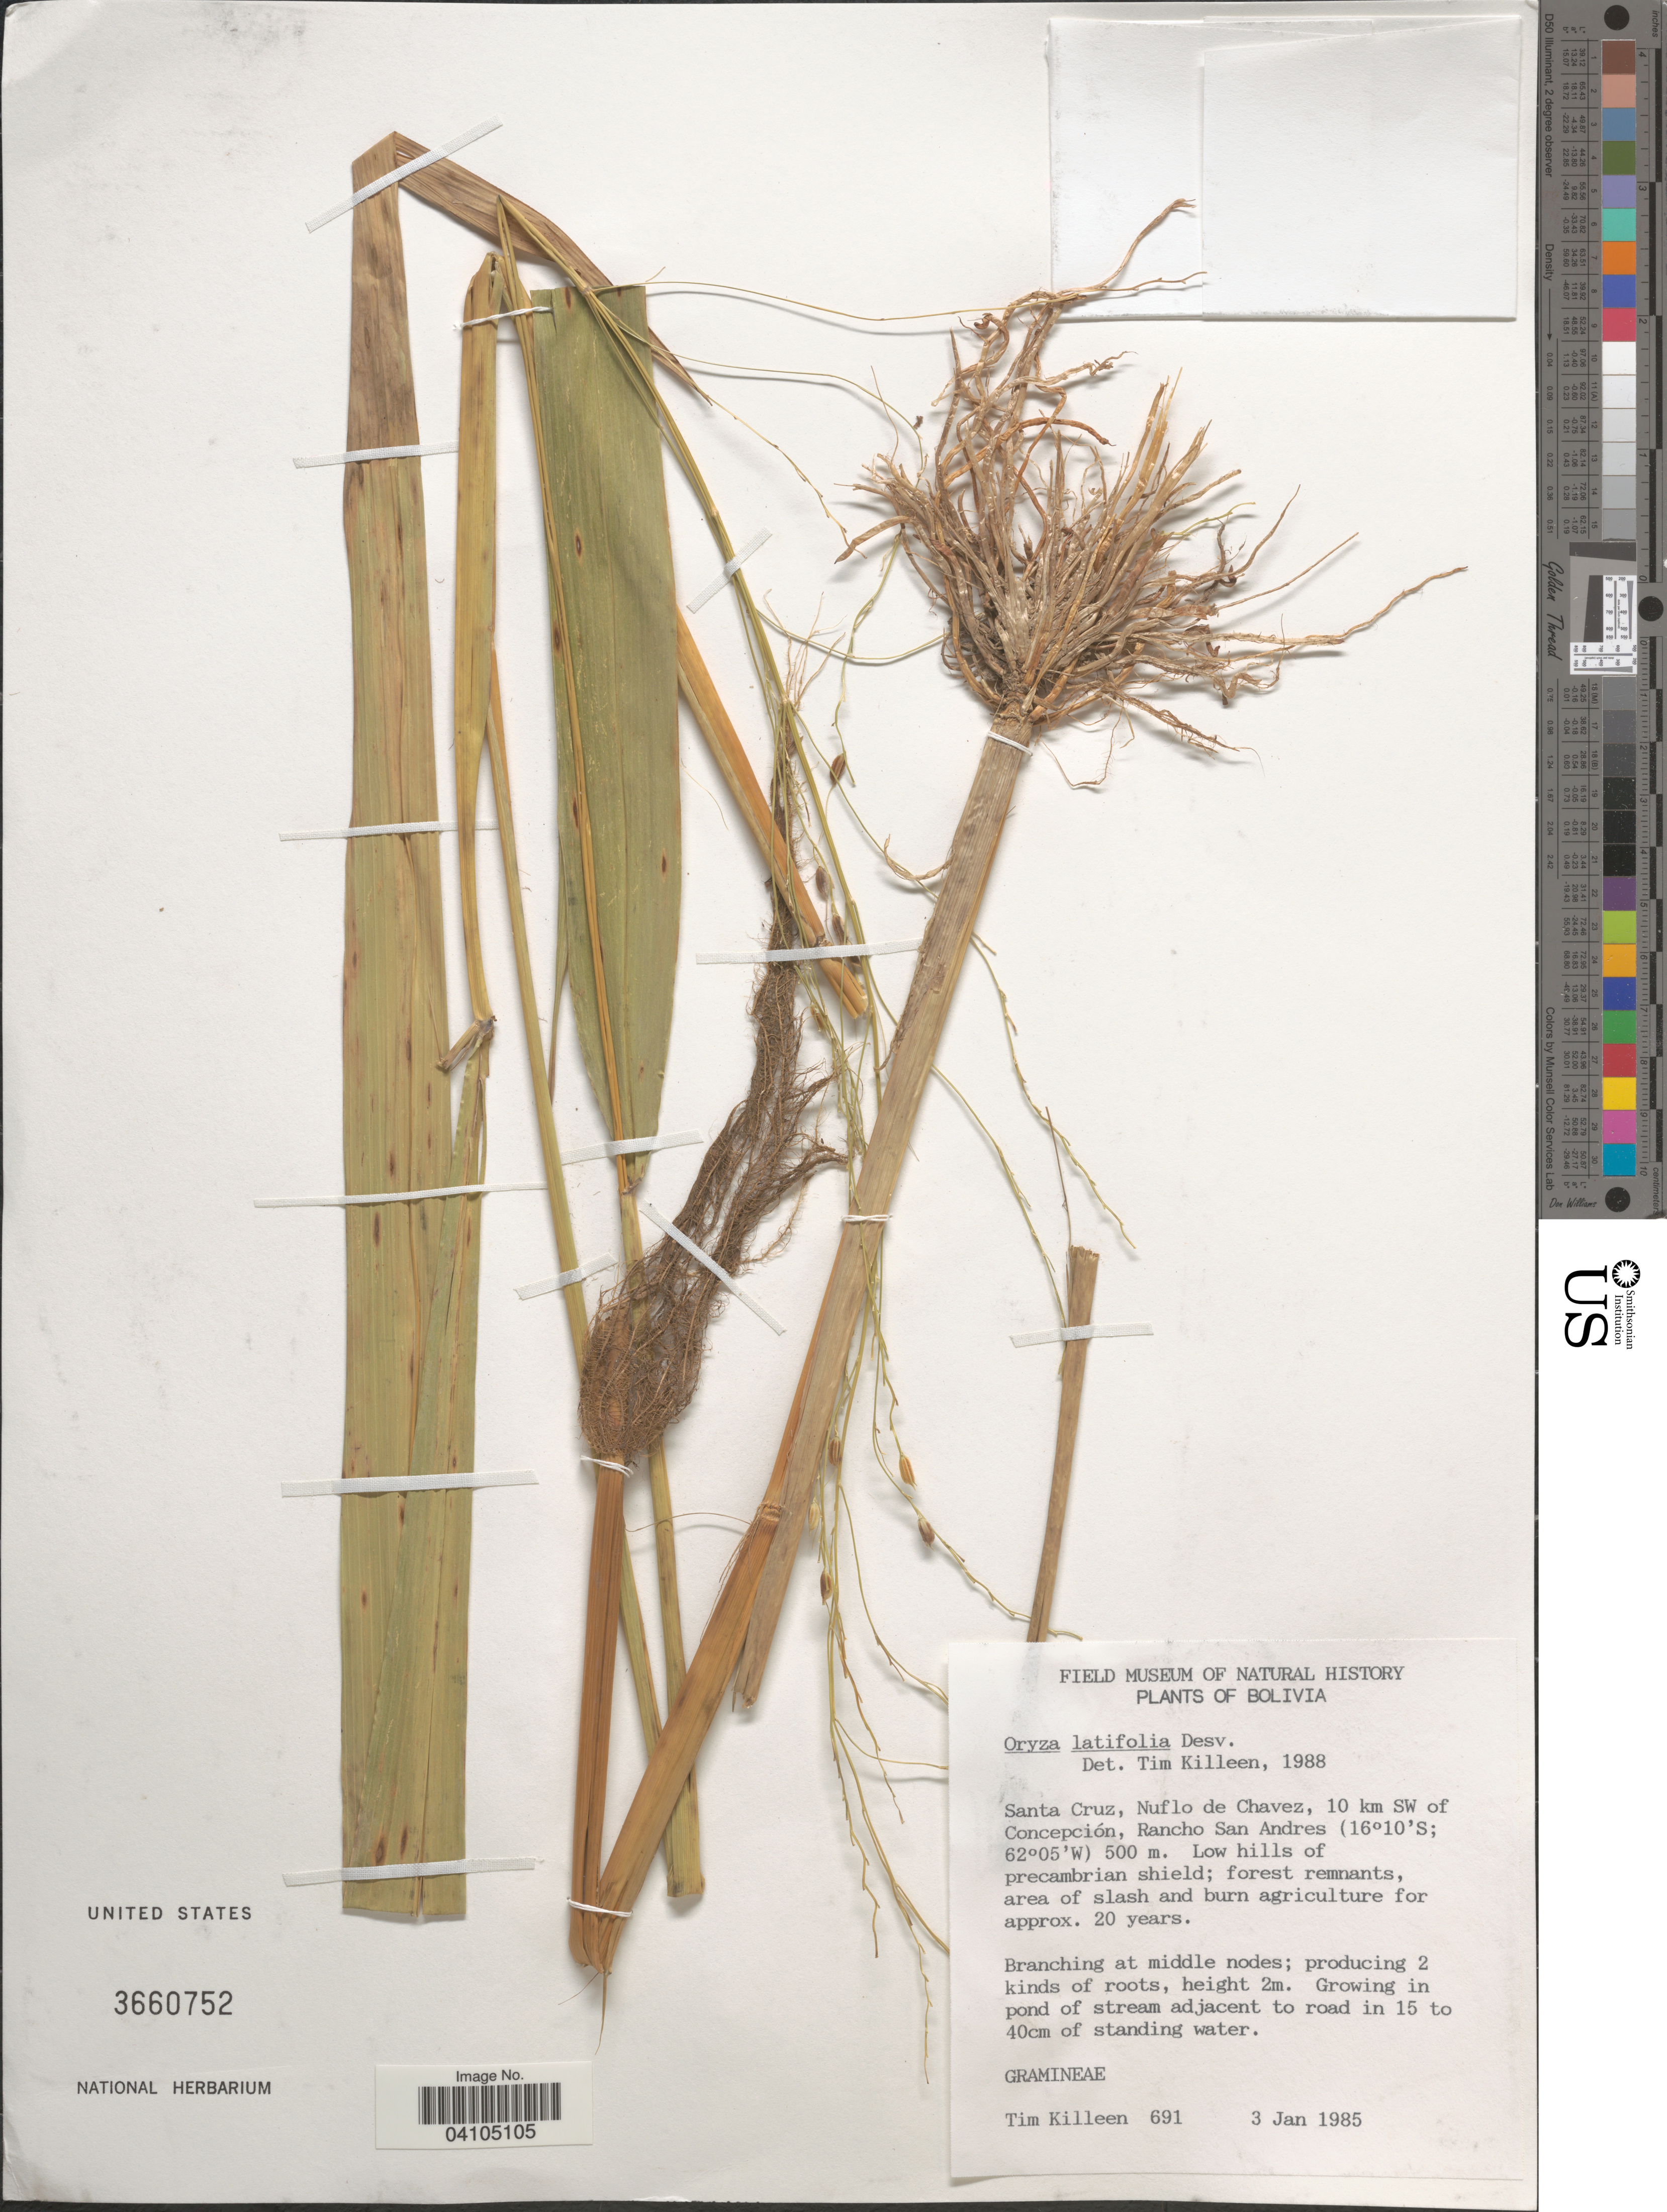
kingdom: Plantae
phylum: Tracheophyta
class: Liliopsida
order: Poales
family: Poaceae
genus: Oryza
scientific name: Oryza latifolia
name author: Desv.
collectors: T. J. Killeen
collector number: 691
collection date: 1985-01-03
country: Bolivia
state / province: Santa Cruz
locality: Nuflo de Chavez, 10 km SW of Concepcion, Rancho San Andres.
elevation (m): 500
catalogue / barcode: US 3660752